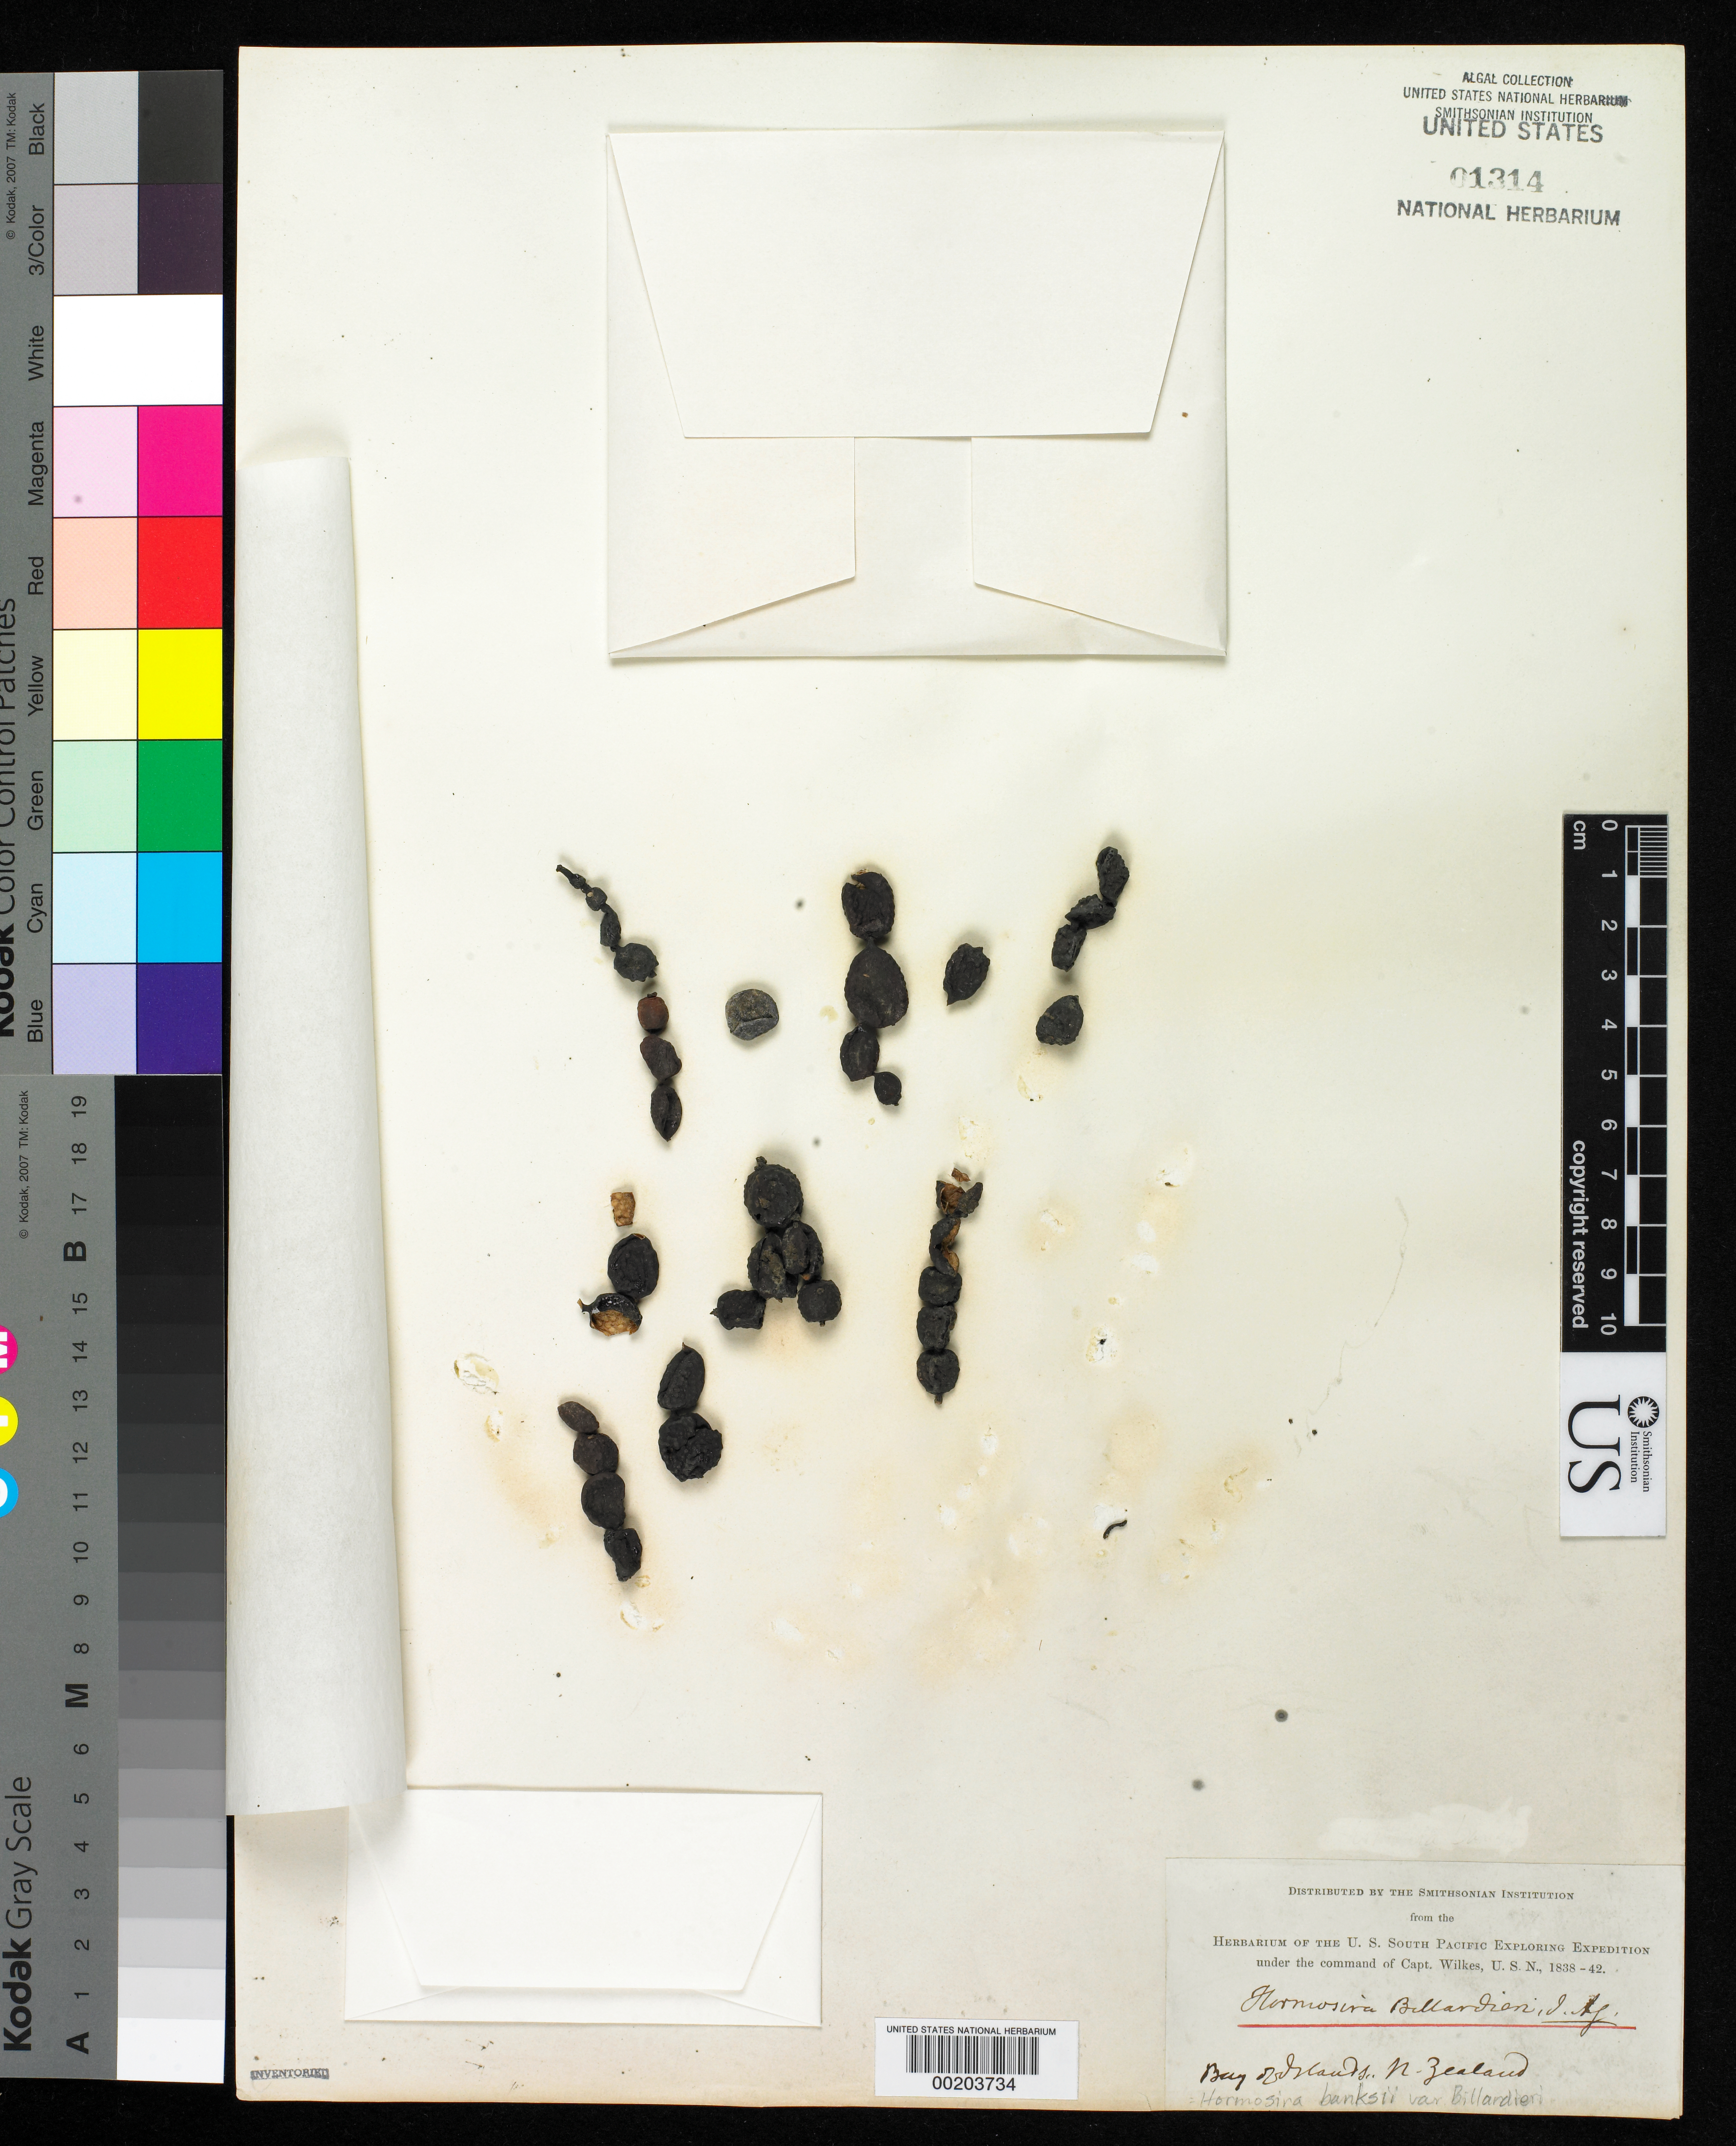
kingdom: Chromista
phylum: Ochrophyta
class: Phaeophyceae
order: Fucales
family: Hormosiraceae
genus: Hormosira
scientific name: Hormosira banksii var. billardieri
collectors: W. D. Brackenridge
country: New Zealand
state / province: Northland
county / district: Far North District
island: North Island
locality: Bay of Islands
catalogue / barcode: US 1314